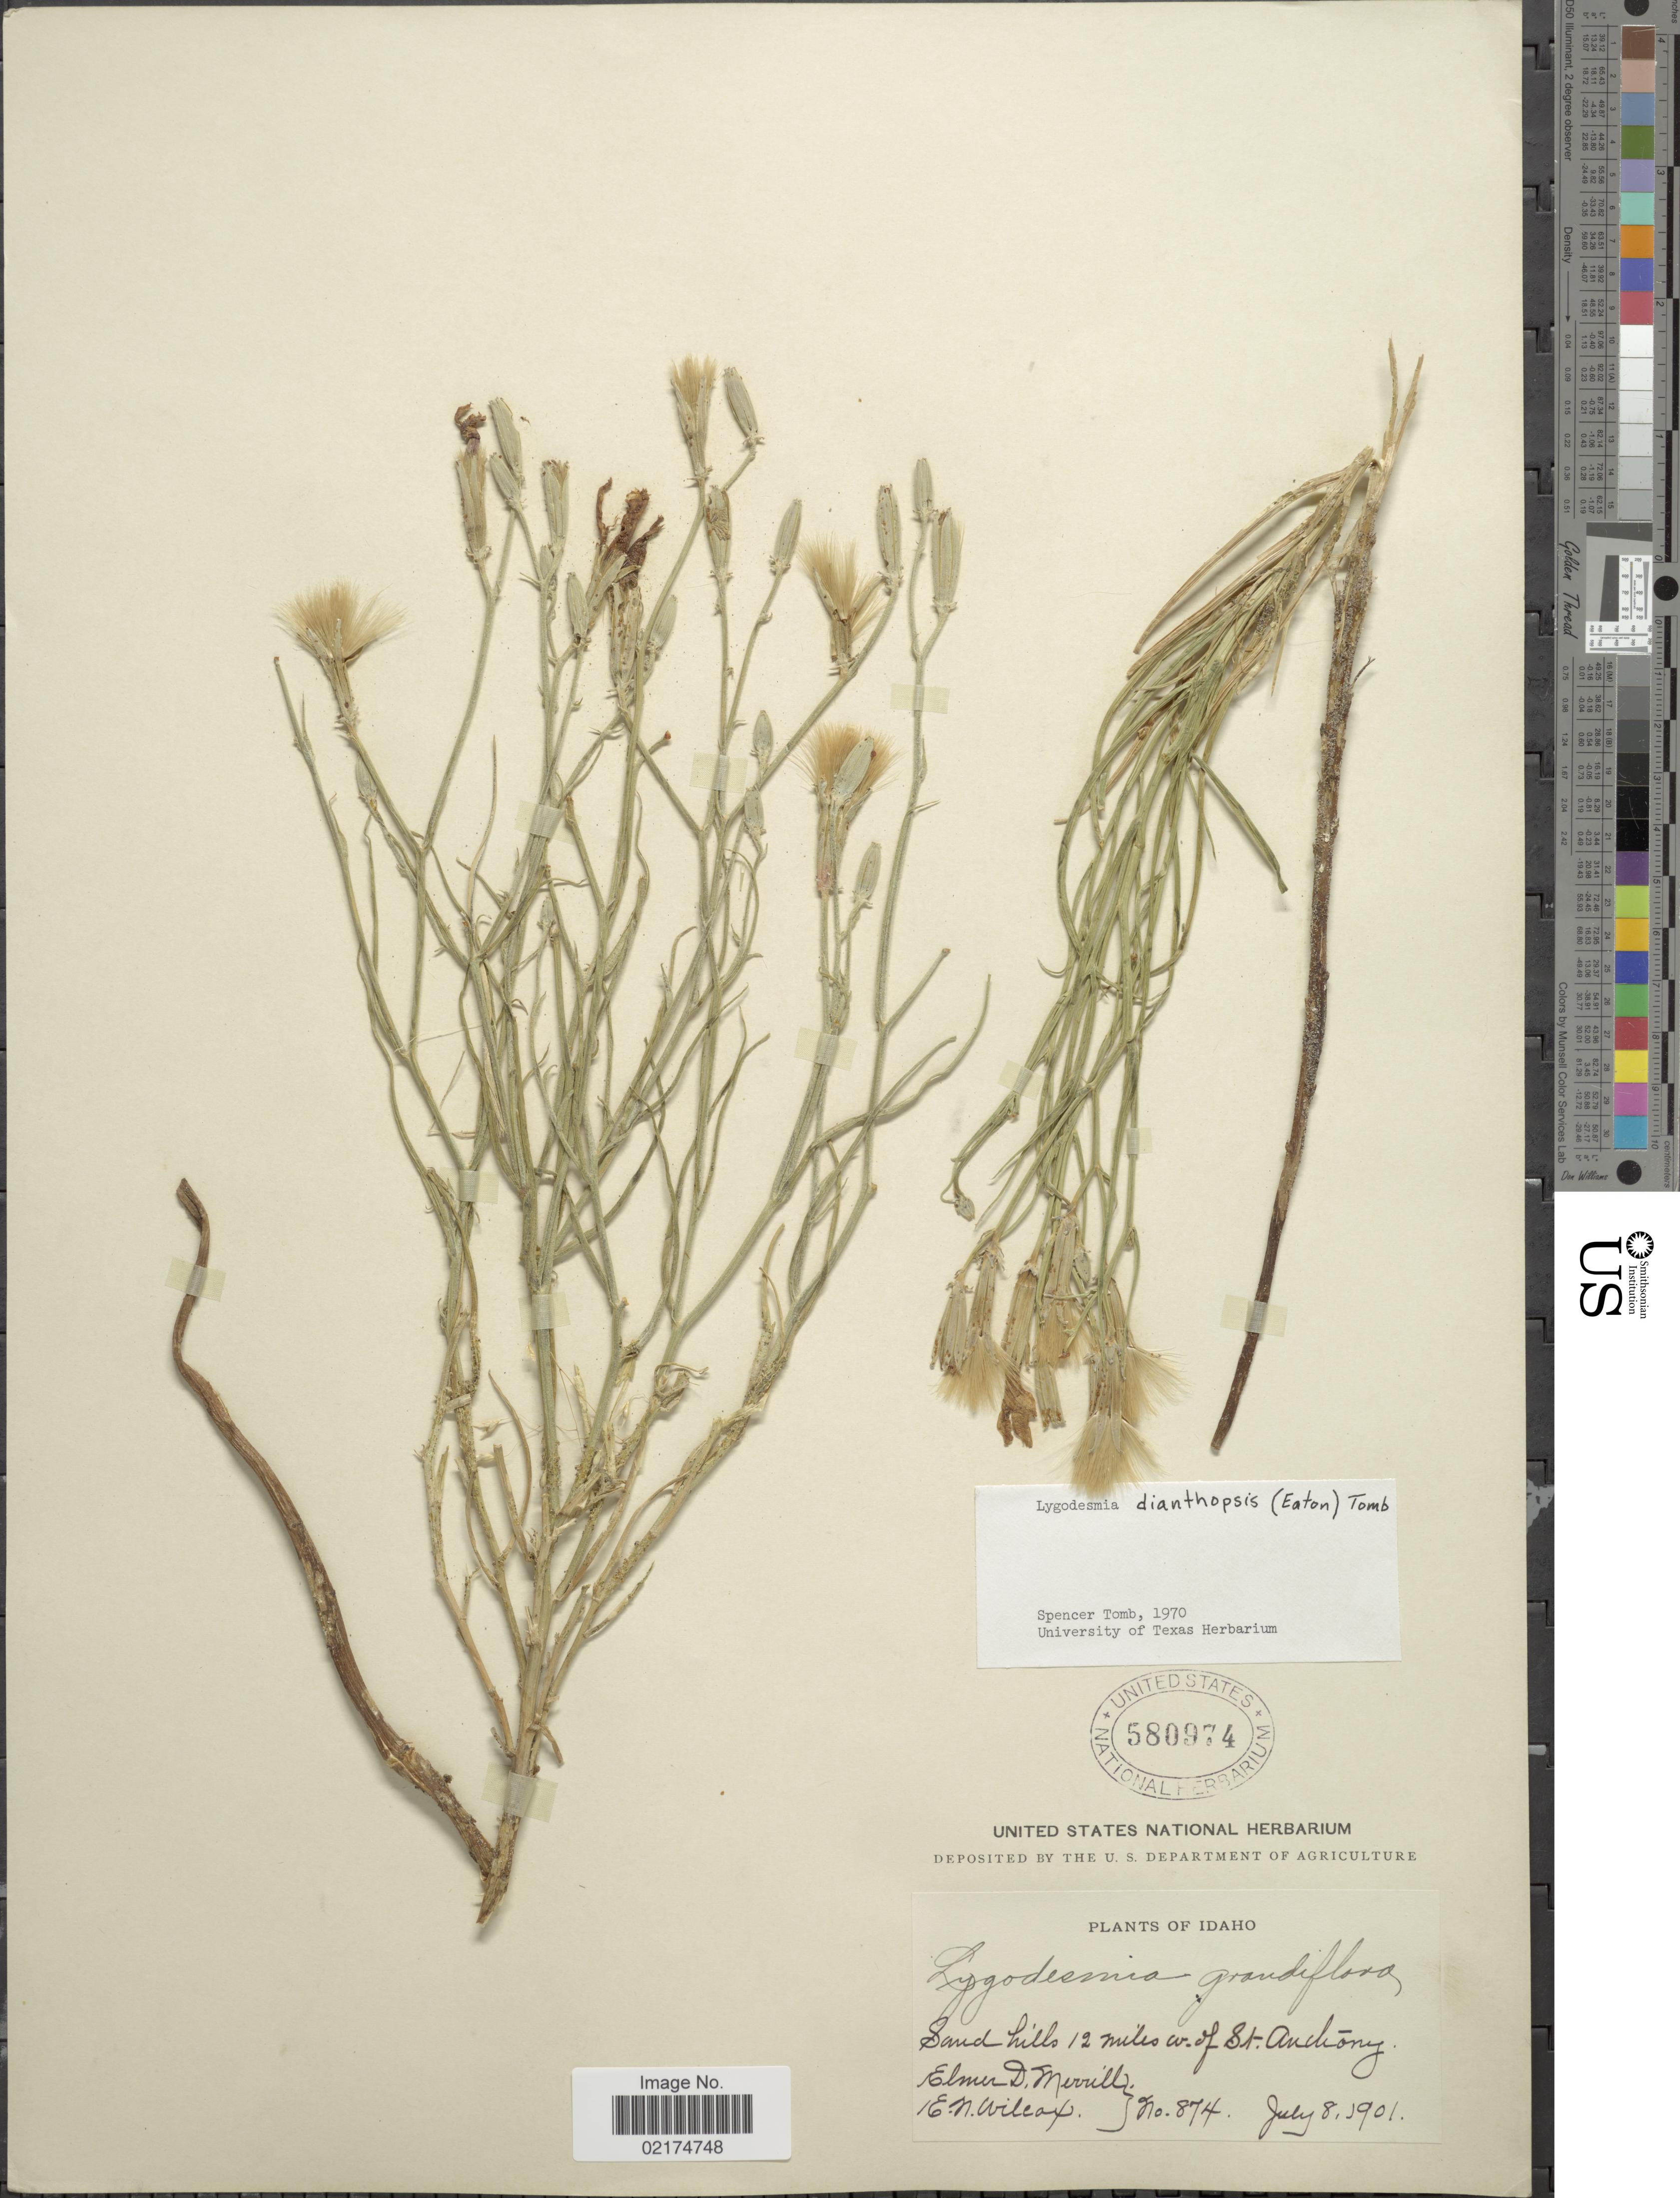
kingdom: Plantae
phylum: Tracheophyta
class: Magnoliopsida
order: Asterales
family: Asteraceae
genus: Lygodesmia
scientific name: Lygodesmia grandiflora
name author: Torr. & A. Gray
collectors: E. D. Merrill & E. Wilcox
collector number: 874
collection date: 1901-07-08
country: United States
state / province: Idaho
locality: Sand hills 12 miles w. of St. Anchony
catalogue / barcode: US 580974